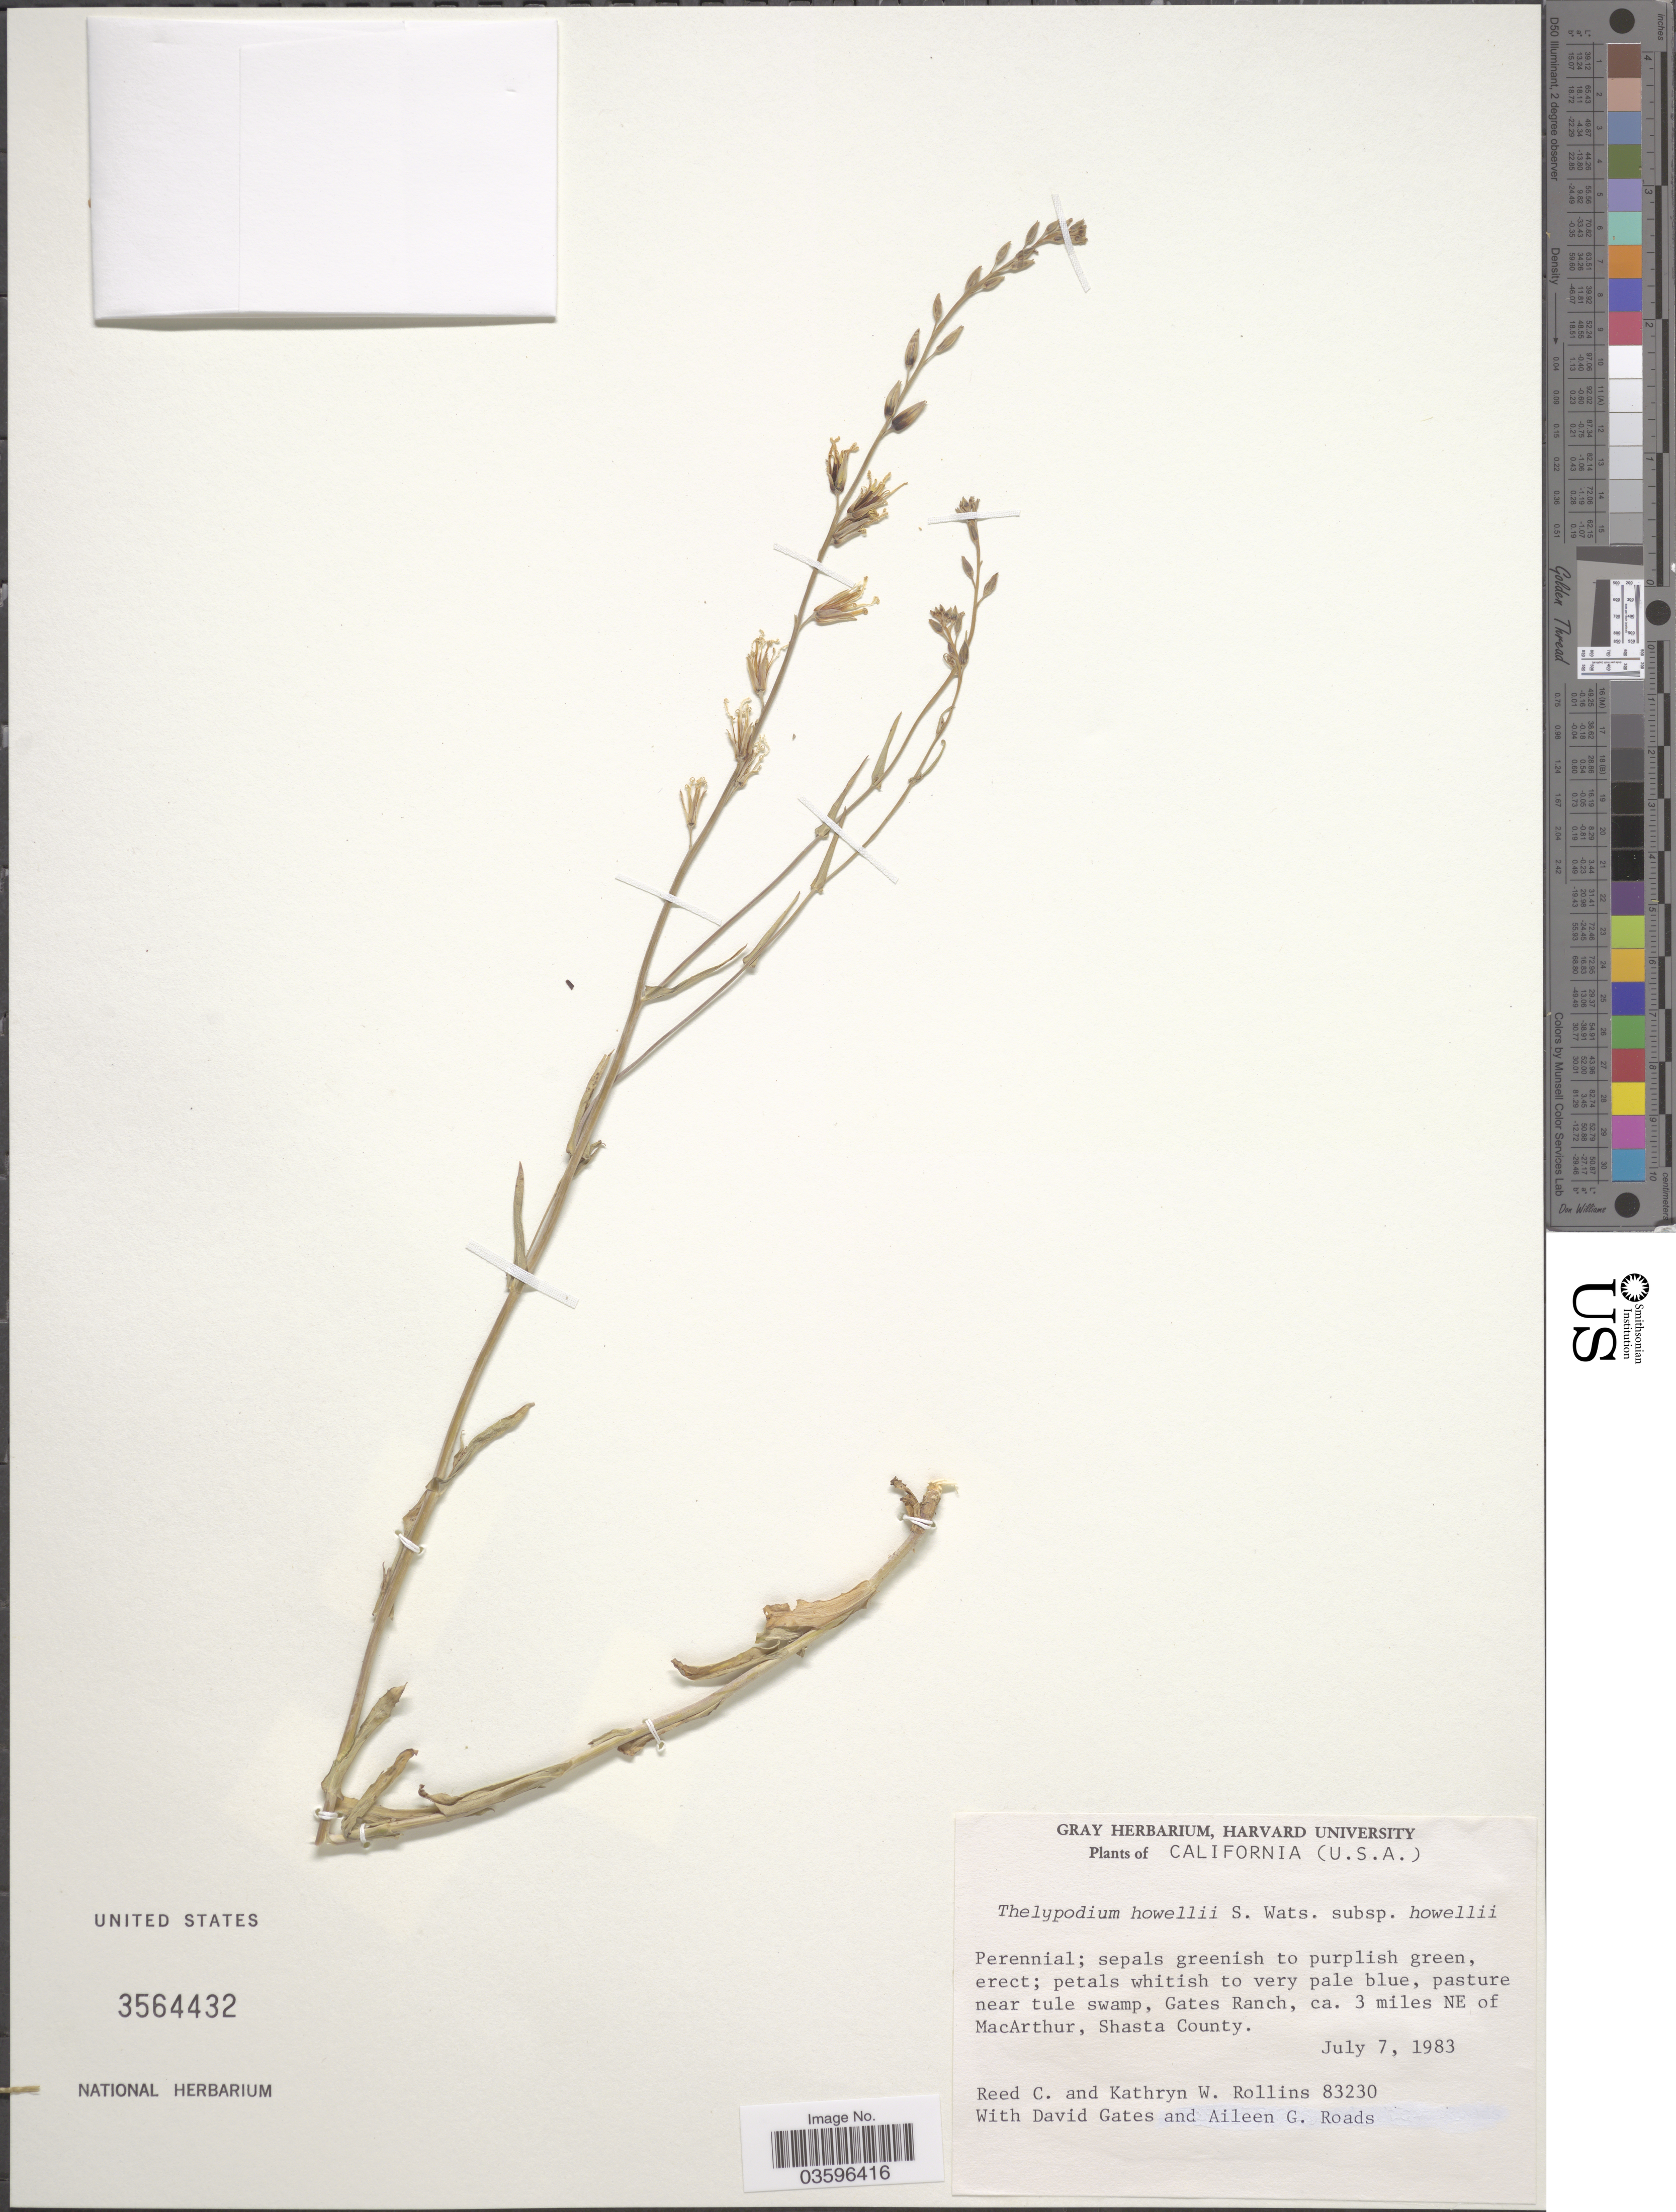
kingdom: Plantae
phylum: Tracheophyta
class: Magnoliopsida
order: Brassicales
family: Brassicaceae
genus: Thelypodium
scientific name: Thelypodium howellii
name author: S. Watson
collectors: R. C. Rollins, K. W. Rollins, D. Gates & A. Roads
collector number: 83230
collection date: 1983-07-07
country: United States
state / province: California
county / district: Shasta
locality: Gates Ranch, ca. 3 miles NE of MacArthur, Shasta County.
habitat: pasture near tule swamp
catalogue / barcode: US 3564432